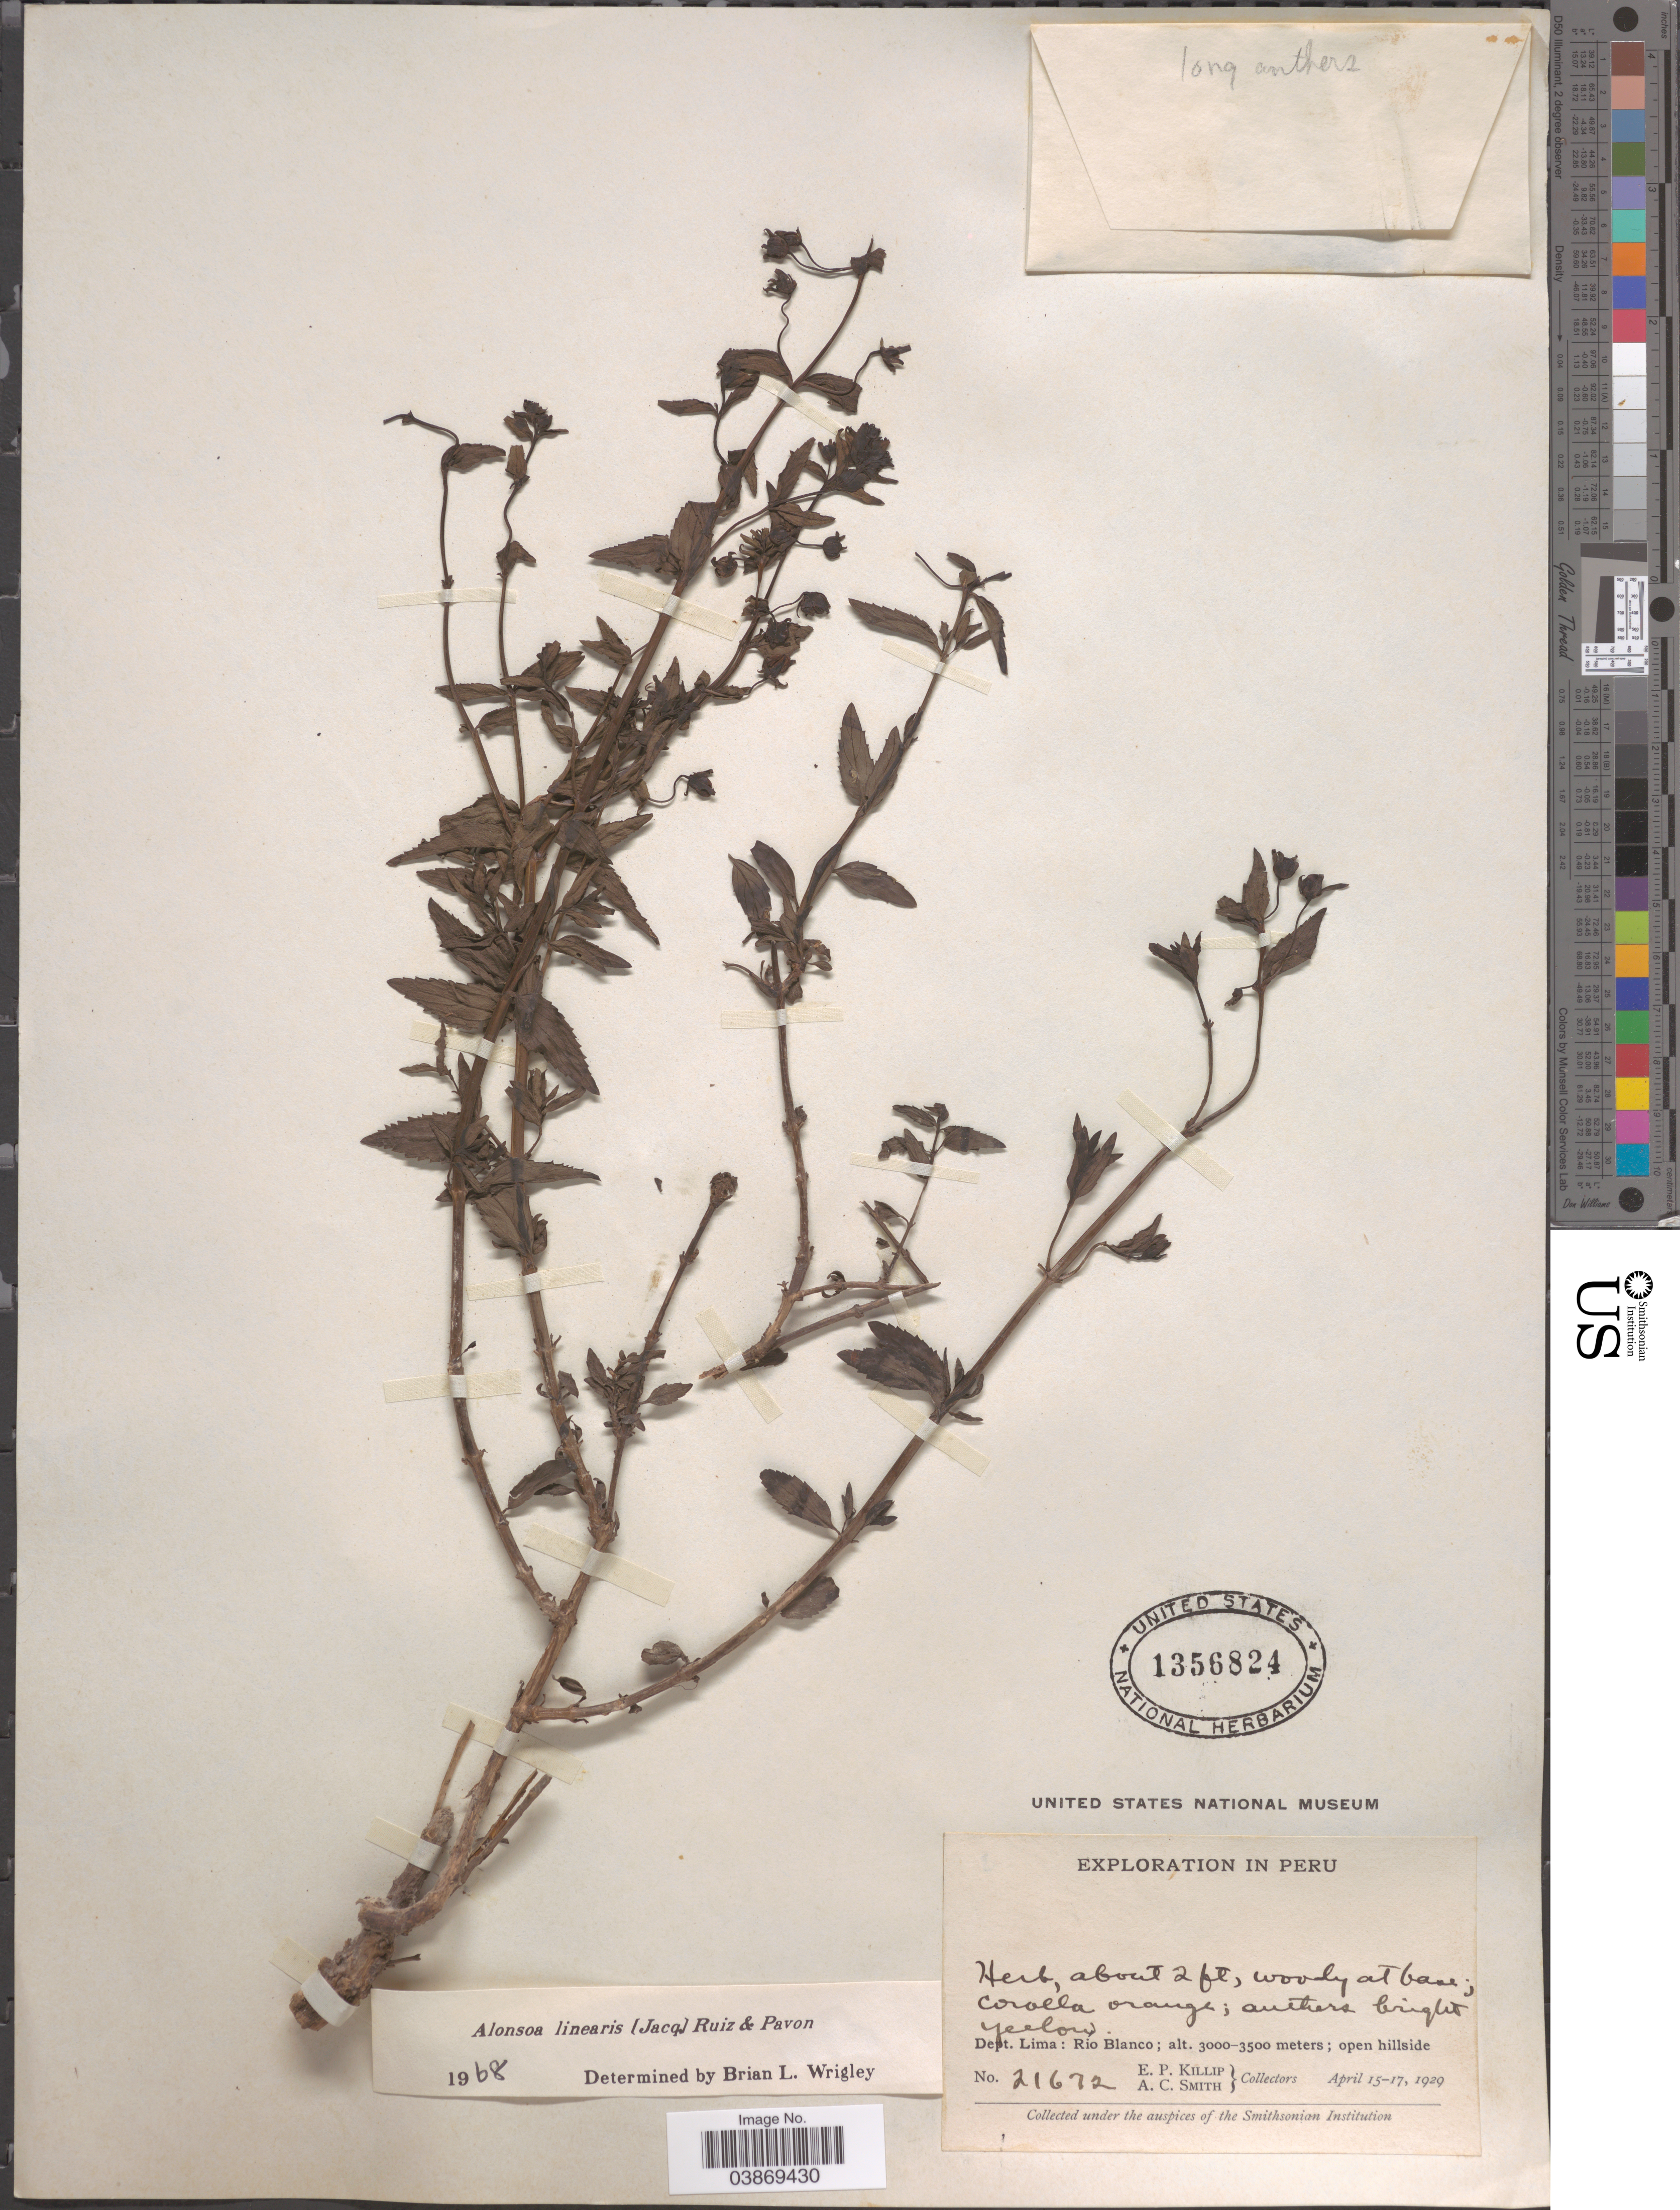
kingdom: Plantae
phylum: Tracheophyta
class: Magnoliopsida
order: Lamiales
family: Scrophulariaceae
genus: Alonsoa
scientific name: Alonsoa linearis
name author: (Jacq.) Ruiz & Pav.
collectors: E. P. Killip & A. C. Smith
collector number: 21672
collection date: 1929-04-15/1929-04-17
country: Peru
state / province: Lima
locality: Dept. Lima: Rio Blanco.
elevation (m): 3000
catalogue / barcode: US 1356824